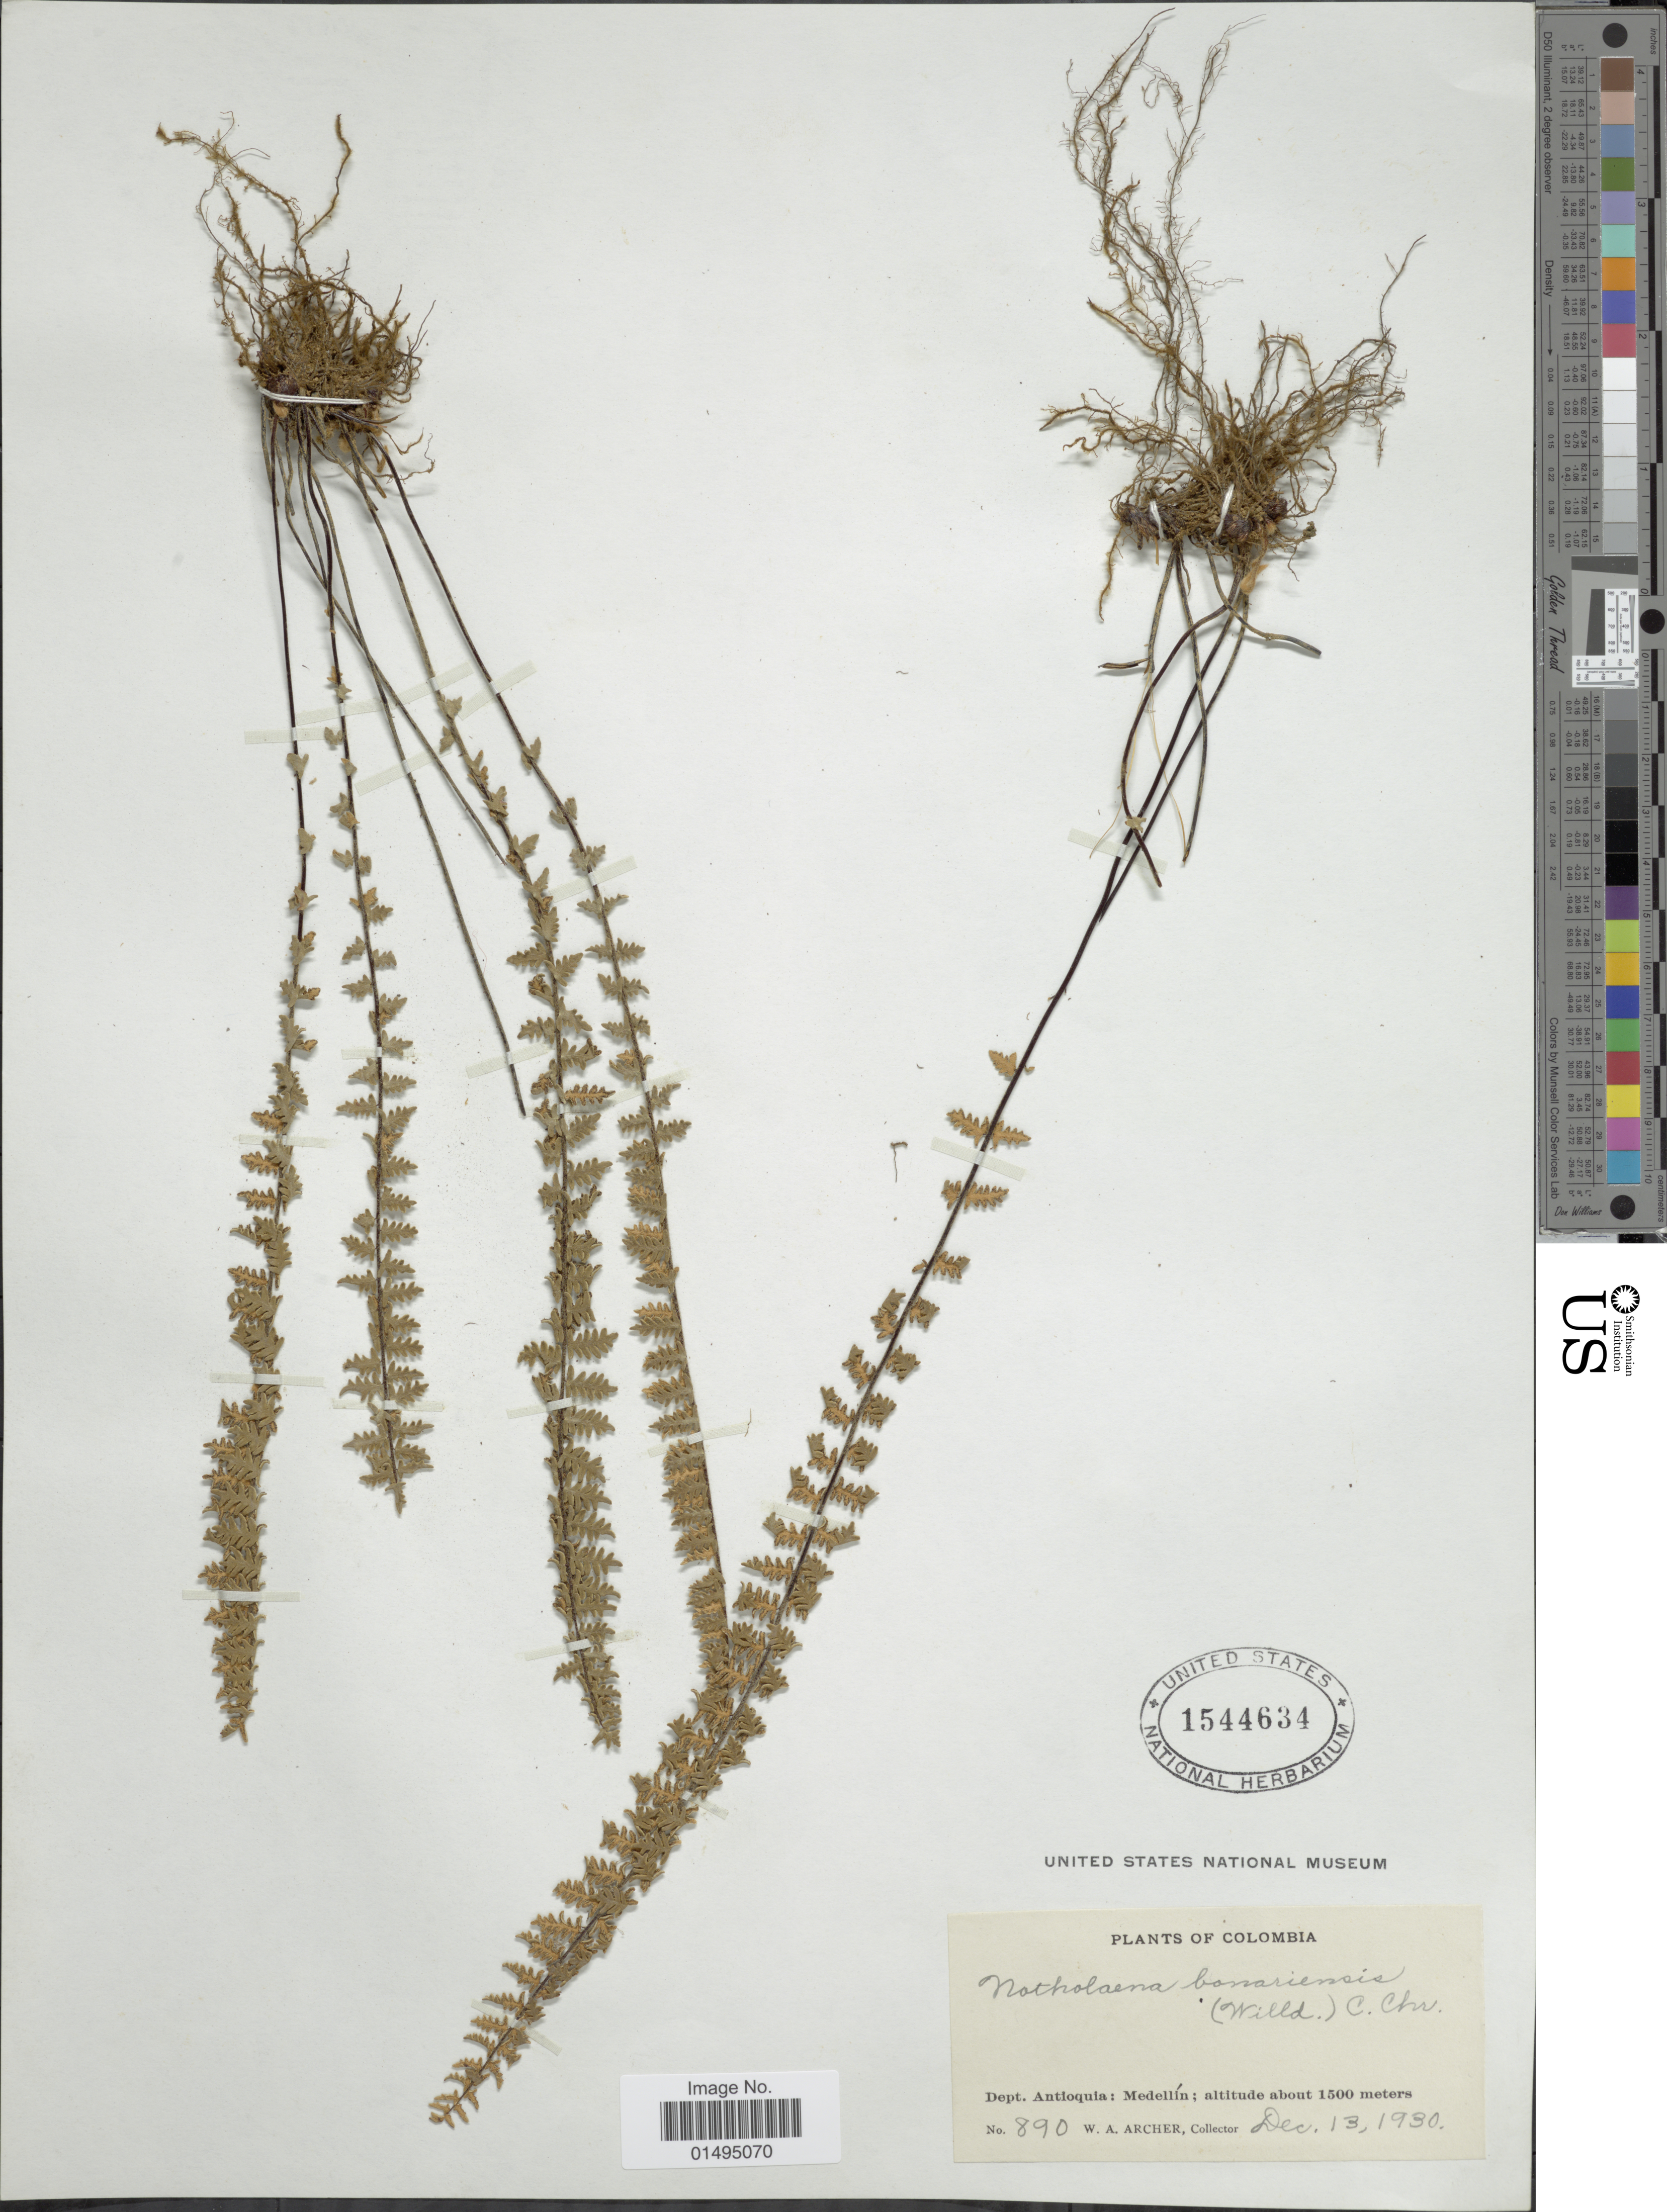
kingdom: Plantae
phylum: Tracheophyta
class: Polypodiopsida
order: Polypodiales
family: Pteridaceae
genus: Myriopteris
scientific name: Myriopteris aurea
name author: (Poir.) Grusz & Windham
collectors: W. A. Archer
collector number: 890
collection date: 1930-12-13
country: Colombia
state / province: Antioquia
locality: Dept. Antioquia: Medellin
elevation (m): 1500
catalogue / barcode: US 1544634